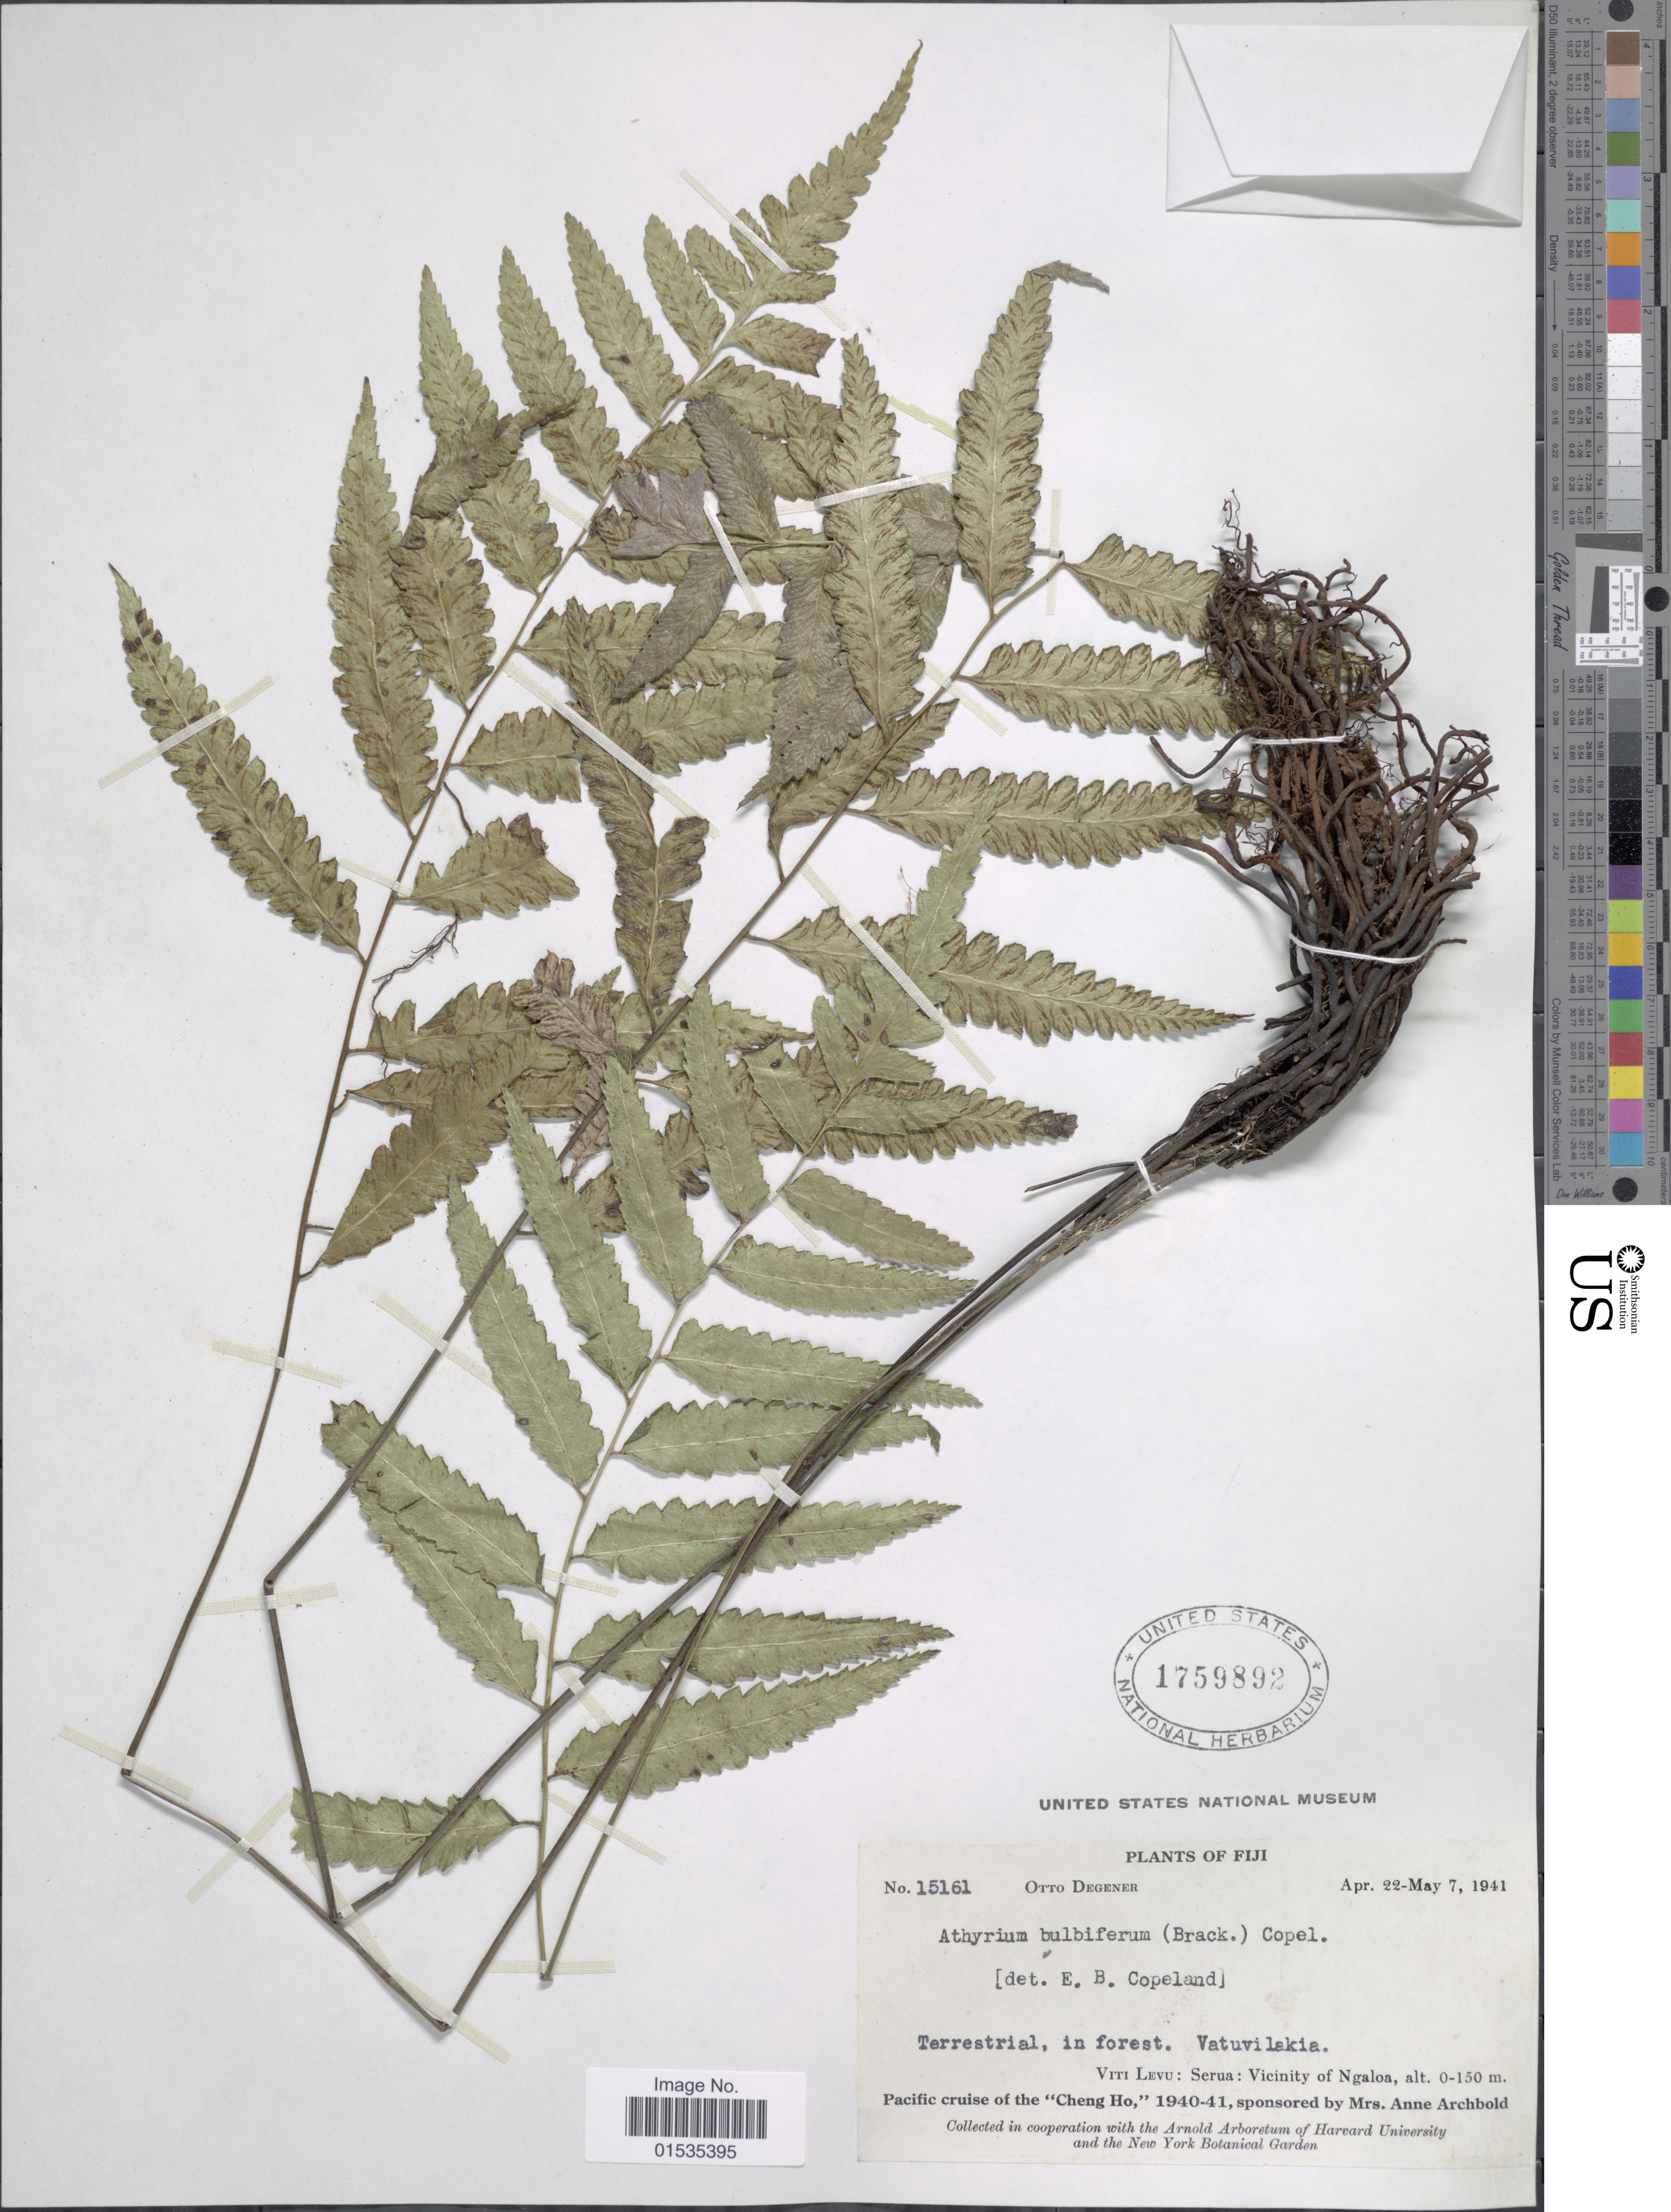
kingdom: Plantae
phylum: Tracheophyta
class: Polypodiopsida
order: Polypodiales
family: Athyriaceae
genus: Diplazium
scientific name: Diplazium bulbiferum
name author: Brack. in Wilkes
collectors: O. Degener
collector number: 15161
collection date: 1941-04-22/1941-05-07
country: Fiji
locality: Viti Levu: Serua ; Vicinity of Ngaloa, Vatuvilakia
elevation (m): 1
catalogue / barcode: US 1759892